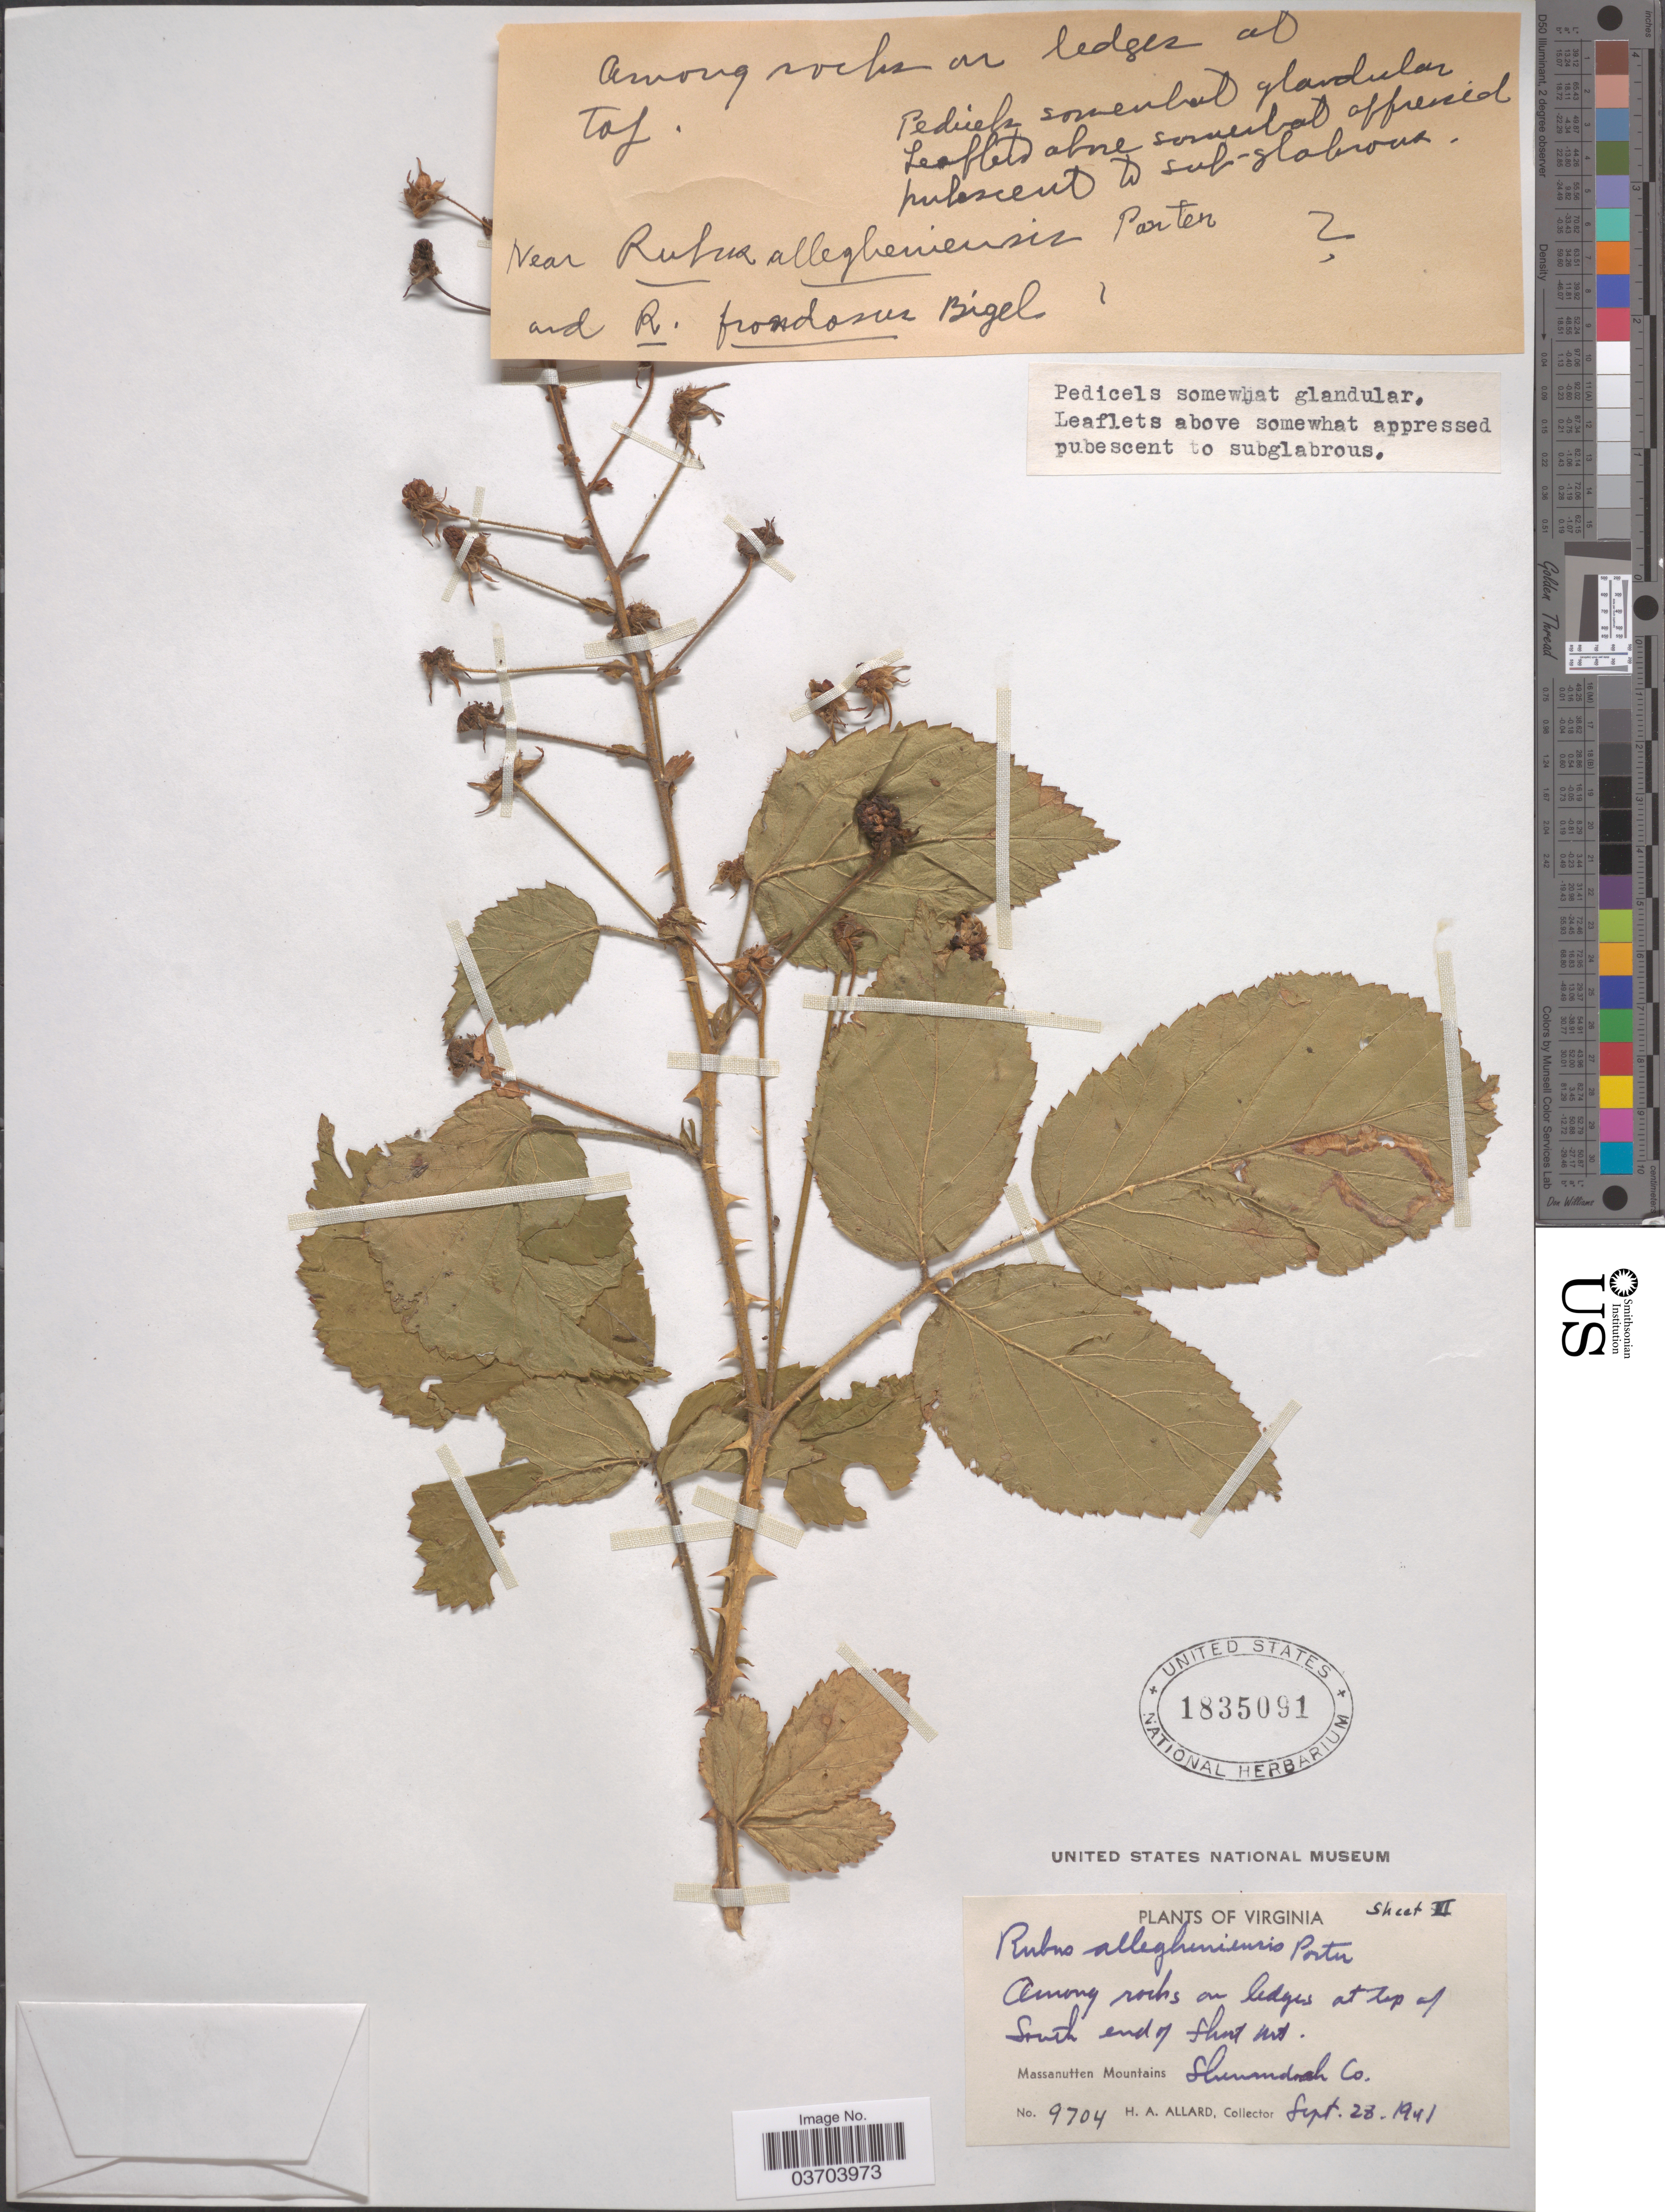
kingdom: Plantae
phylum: Tracheophyta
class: Magnoliopsida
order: Rosales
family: Rosaceae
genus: Rubus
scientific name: Rubus allegheniensis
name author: Porter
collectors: H. A. Allard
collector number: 9704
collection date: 1941-09-23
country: United States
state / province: Virginia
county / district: Shenandoah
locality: Among rocks on ledges at top of South end of Short Mt. Massanutten Mountains, Shenandoah Co.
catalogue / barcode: US 1835091